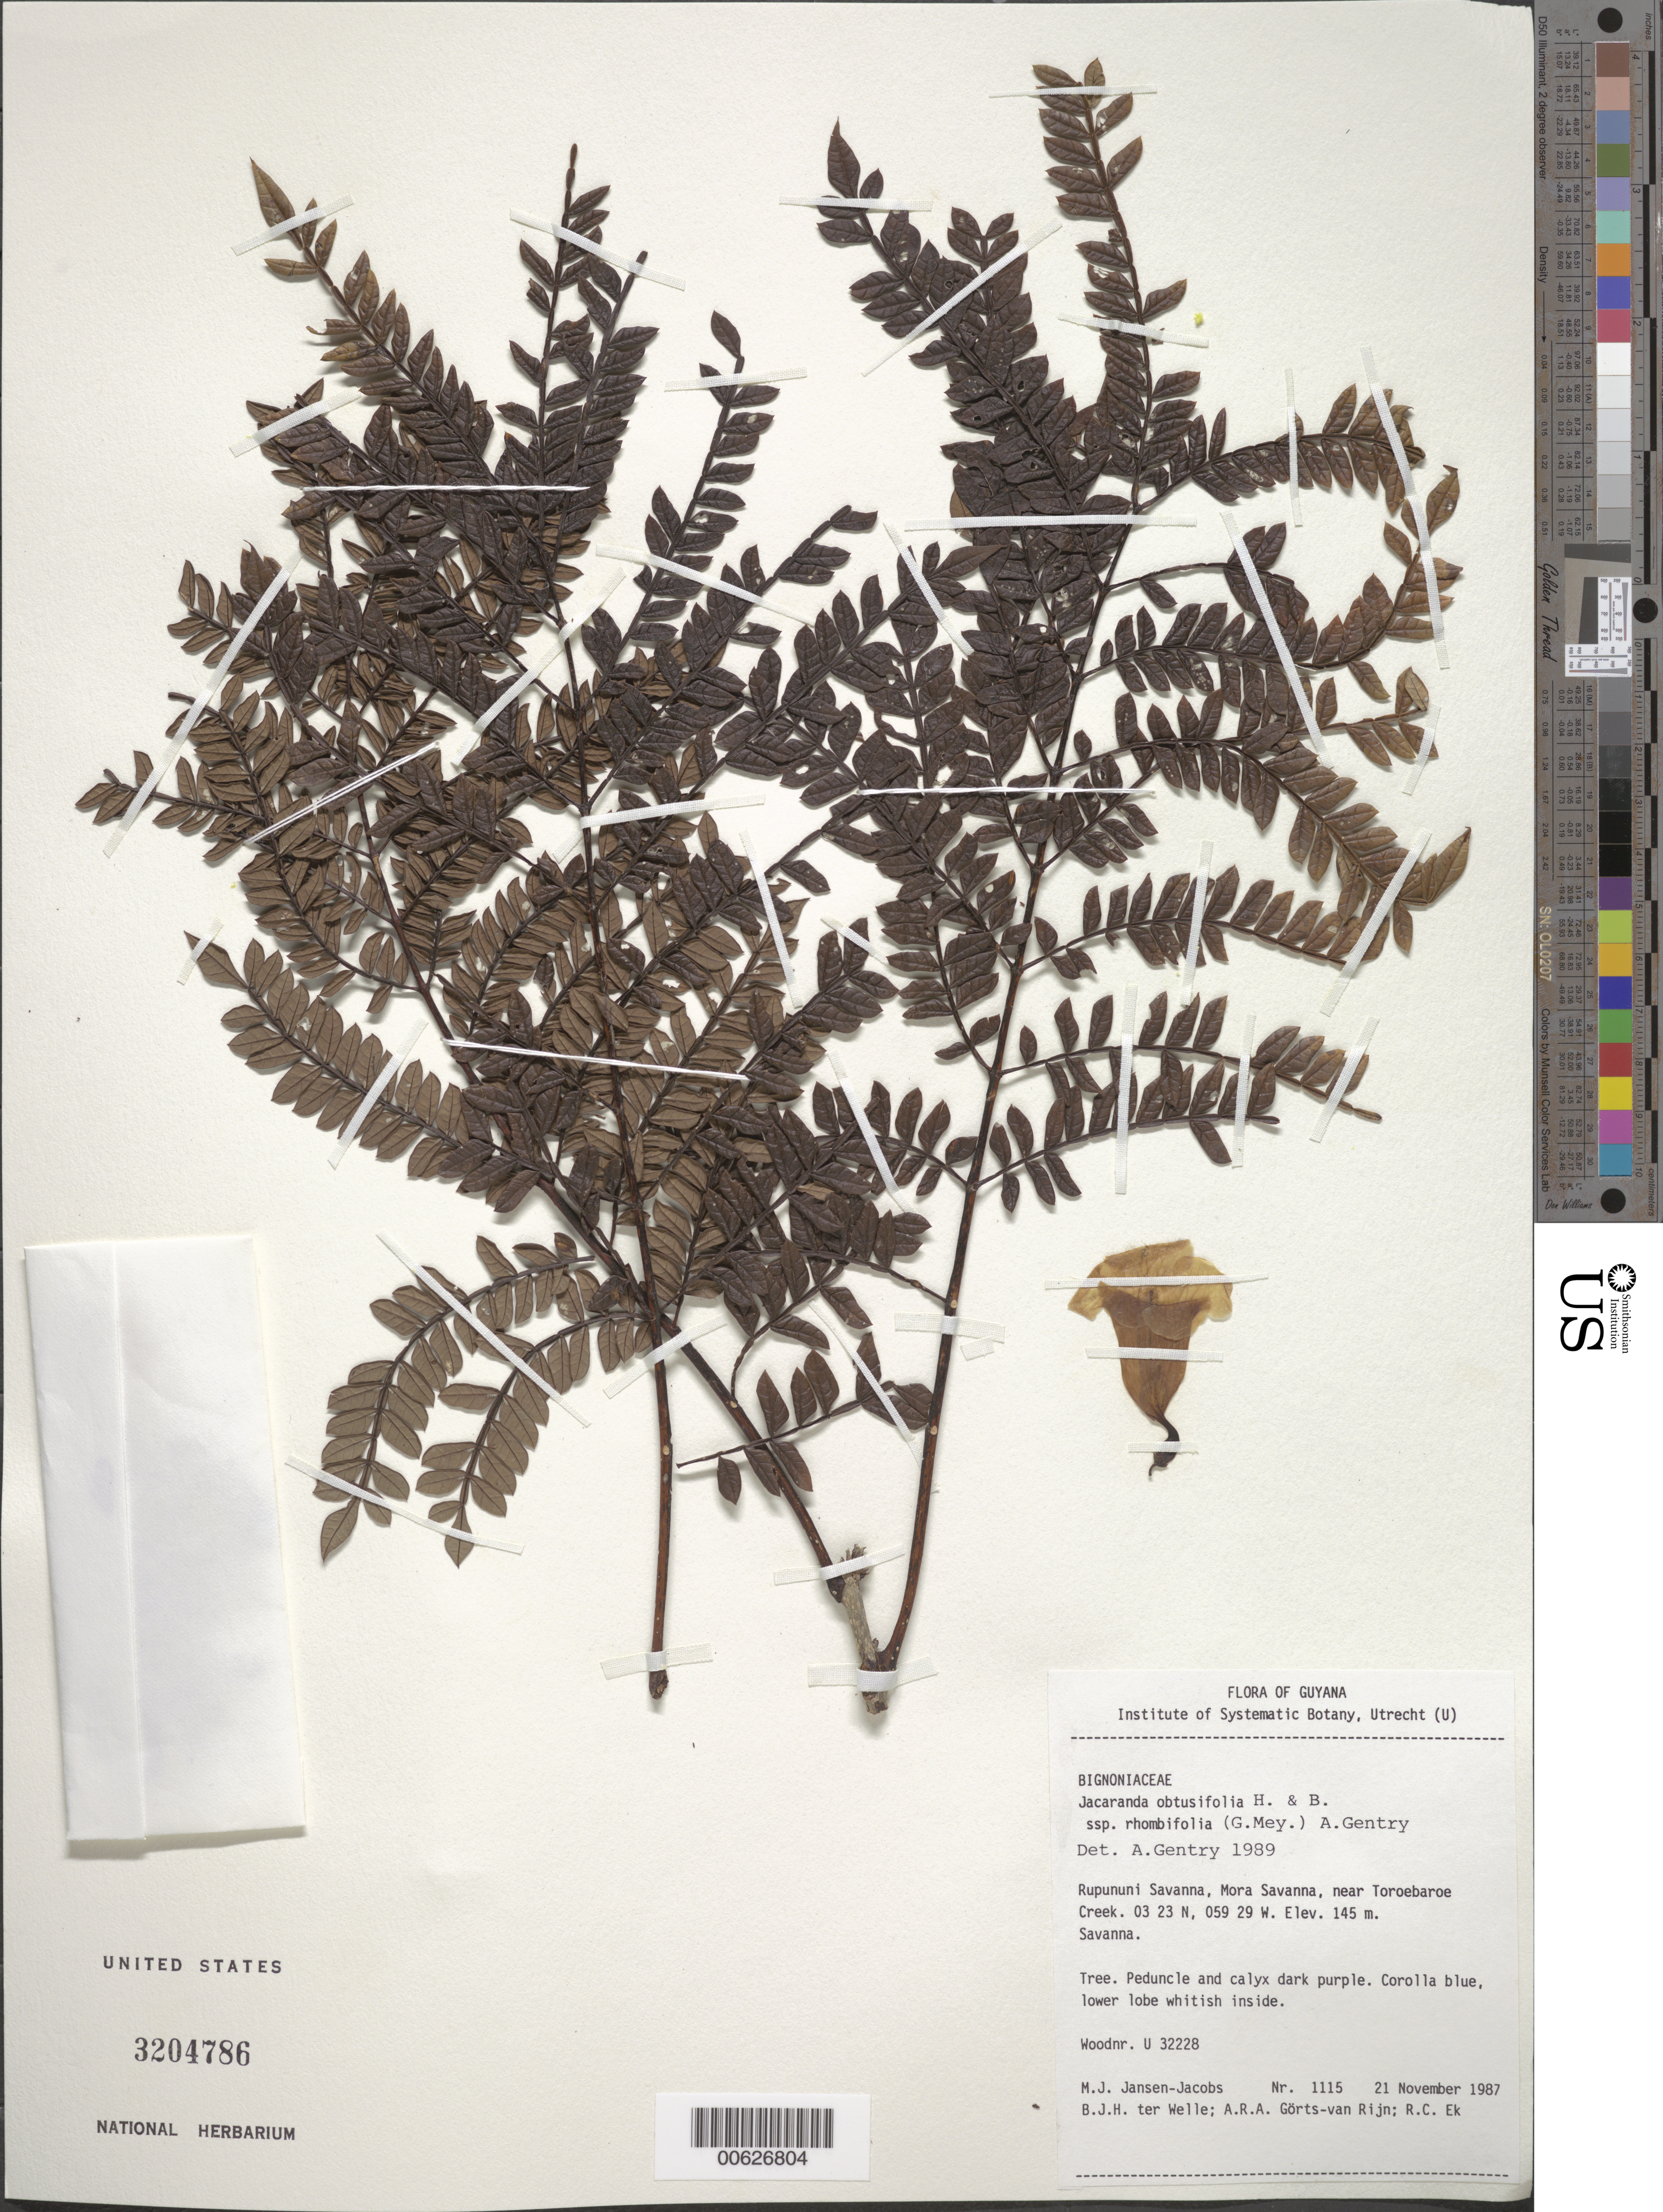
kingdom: Plantae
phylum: Tracheophyta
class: Magnoliopsida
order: Lamiales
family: Bignoniaceae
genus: Jacaranda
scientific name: Jacaranda obtusifolia subsp. rhombifolia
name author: (G. Mey.) A.H. Gentry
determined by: Gentry, A. H.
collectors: M. J. Jansen-Jacobs, B. Welle, A. .R. A. Görts-van Rijn & R. C. Ek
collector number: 1115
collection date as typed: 21-Nov-87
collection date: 1987-11-21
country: Guyana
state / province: U. Takutu-U. Essequibo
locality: Rupununi Savanna, Mora Savanna, near Toroebaroe Creek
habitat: Savanna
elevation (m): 145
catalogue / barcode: US 3204786